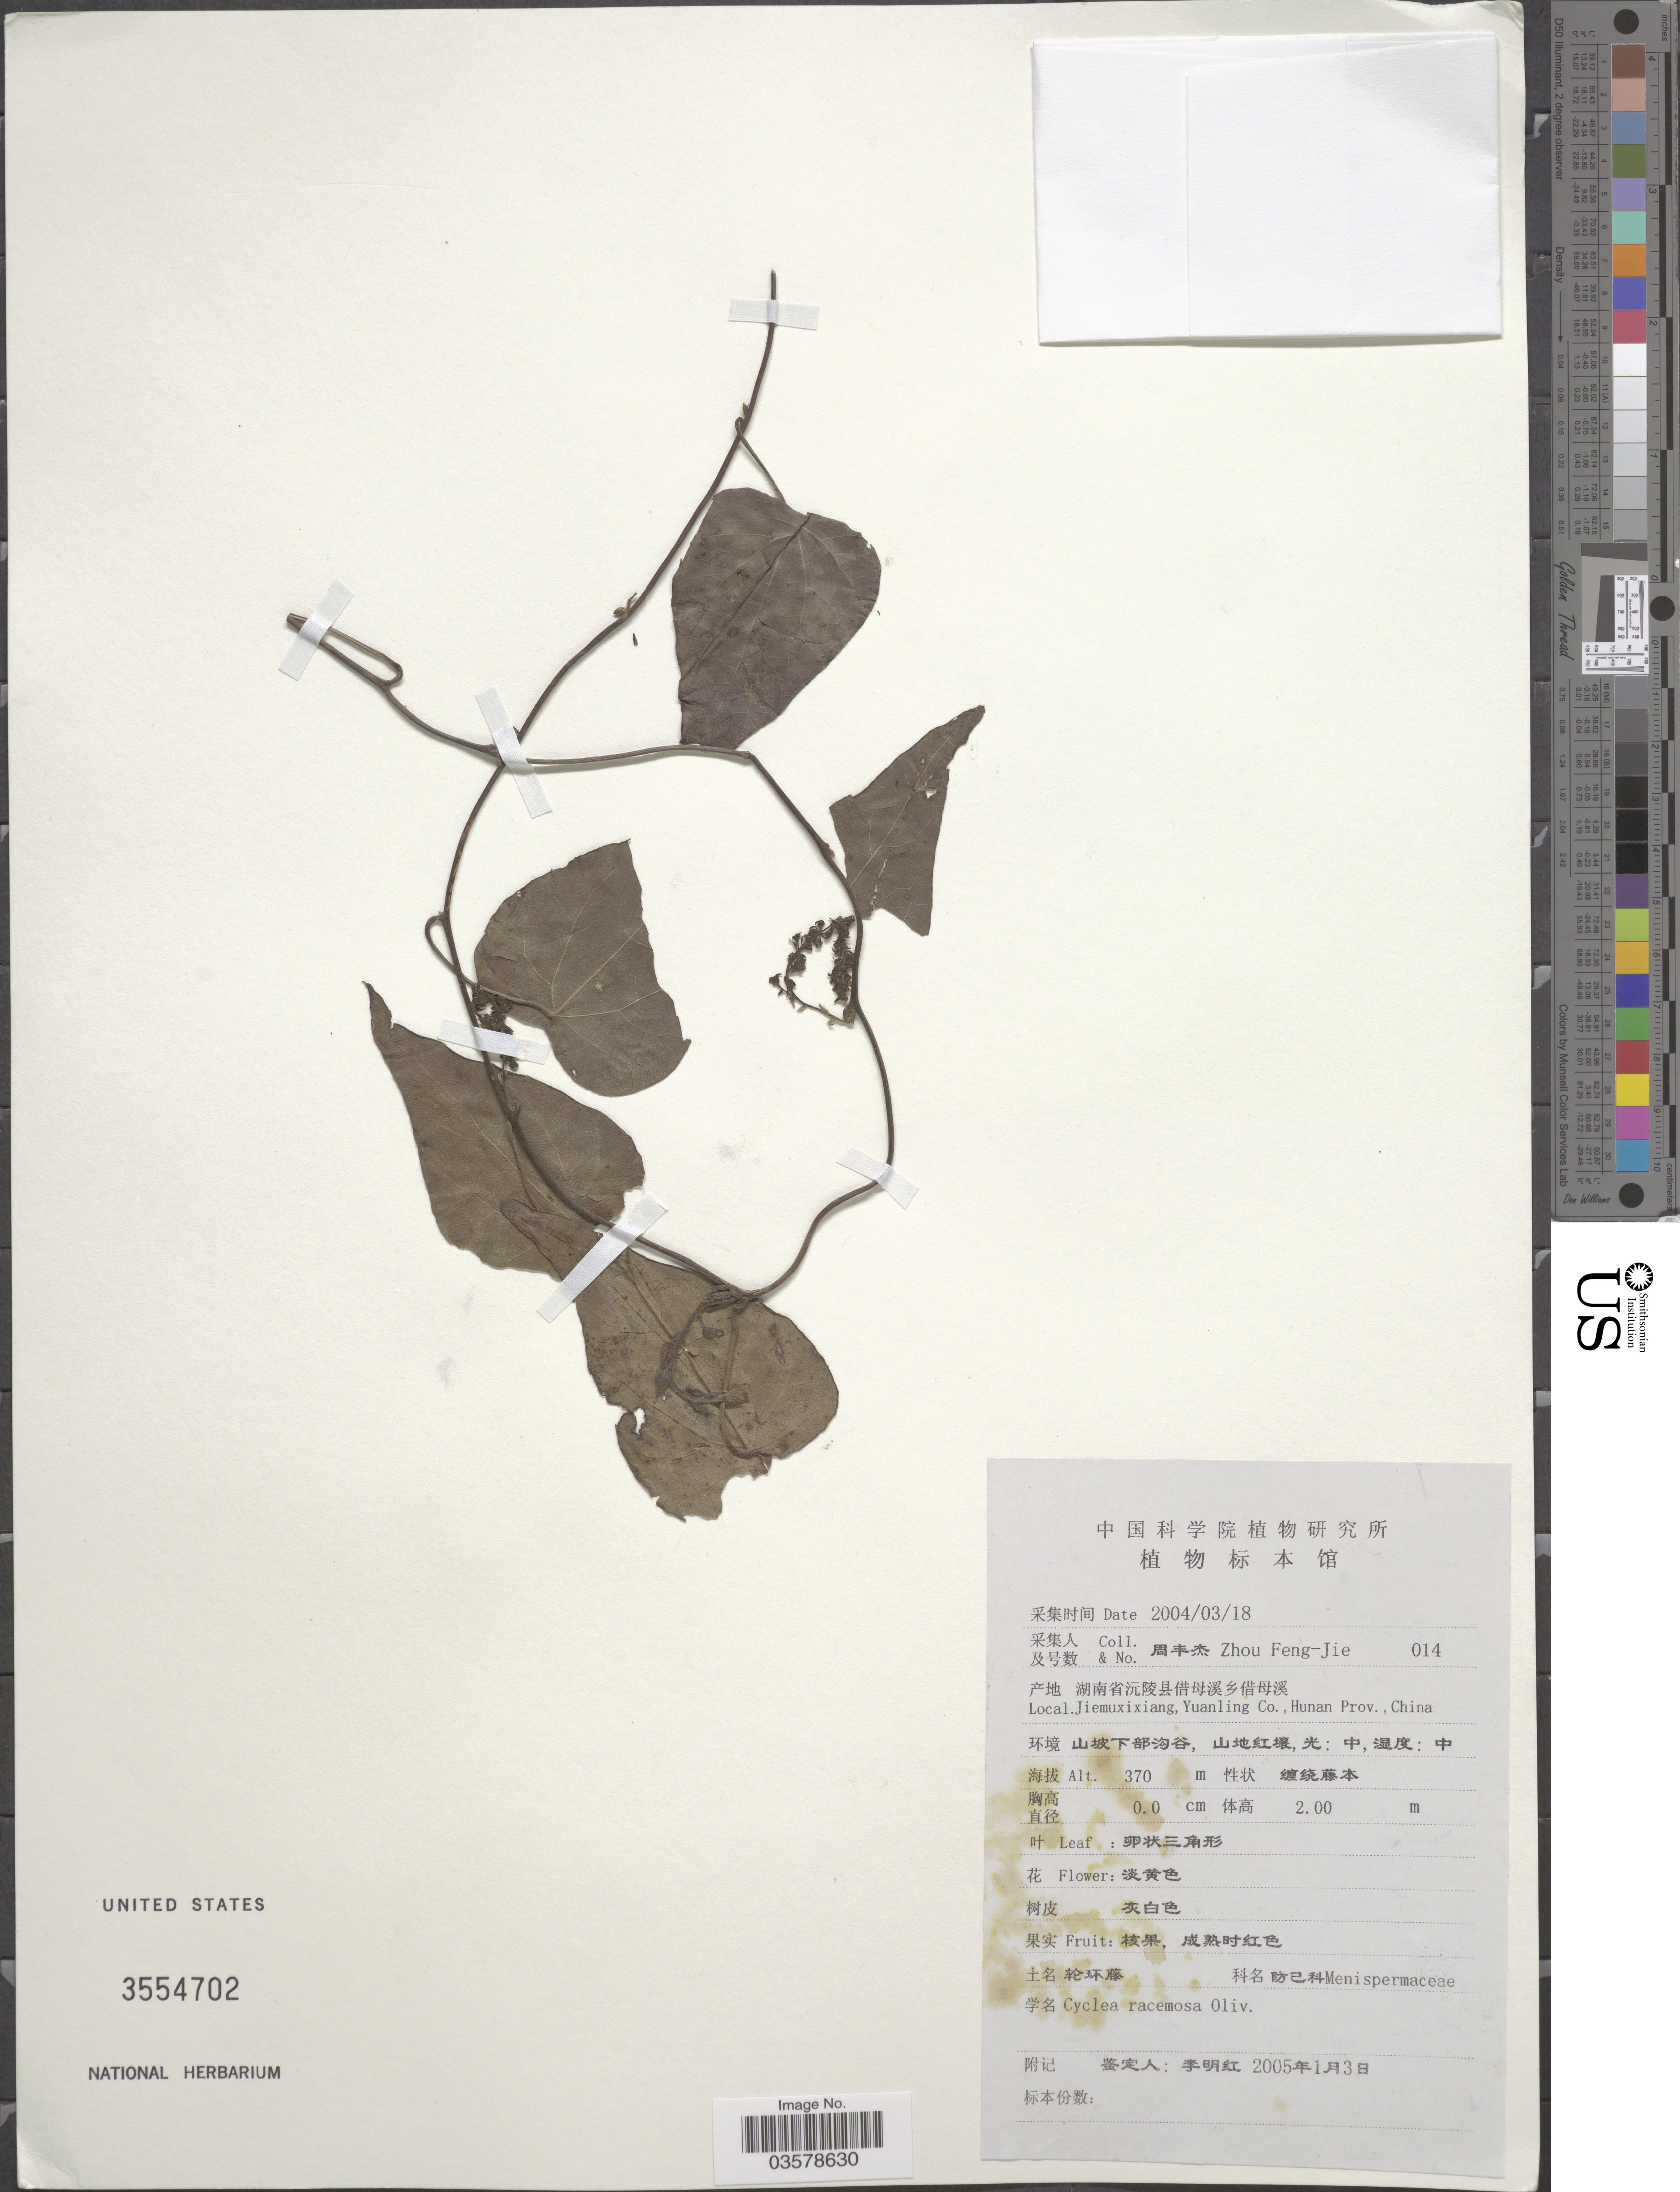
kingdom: Plantae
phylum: Tracheophyta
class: Magnoliopsida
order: Ranunculales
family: Menispermaceae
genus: Cyclea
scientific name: Cyclea racemosa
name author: Oliv.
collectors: F. Zhou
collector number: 014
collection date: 2004-03-18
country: China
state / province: Hunan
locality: Jiemuxixiang, Yuanling Co.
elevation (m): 370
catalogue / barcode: US 355702